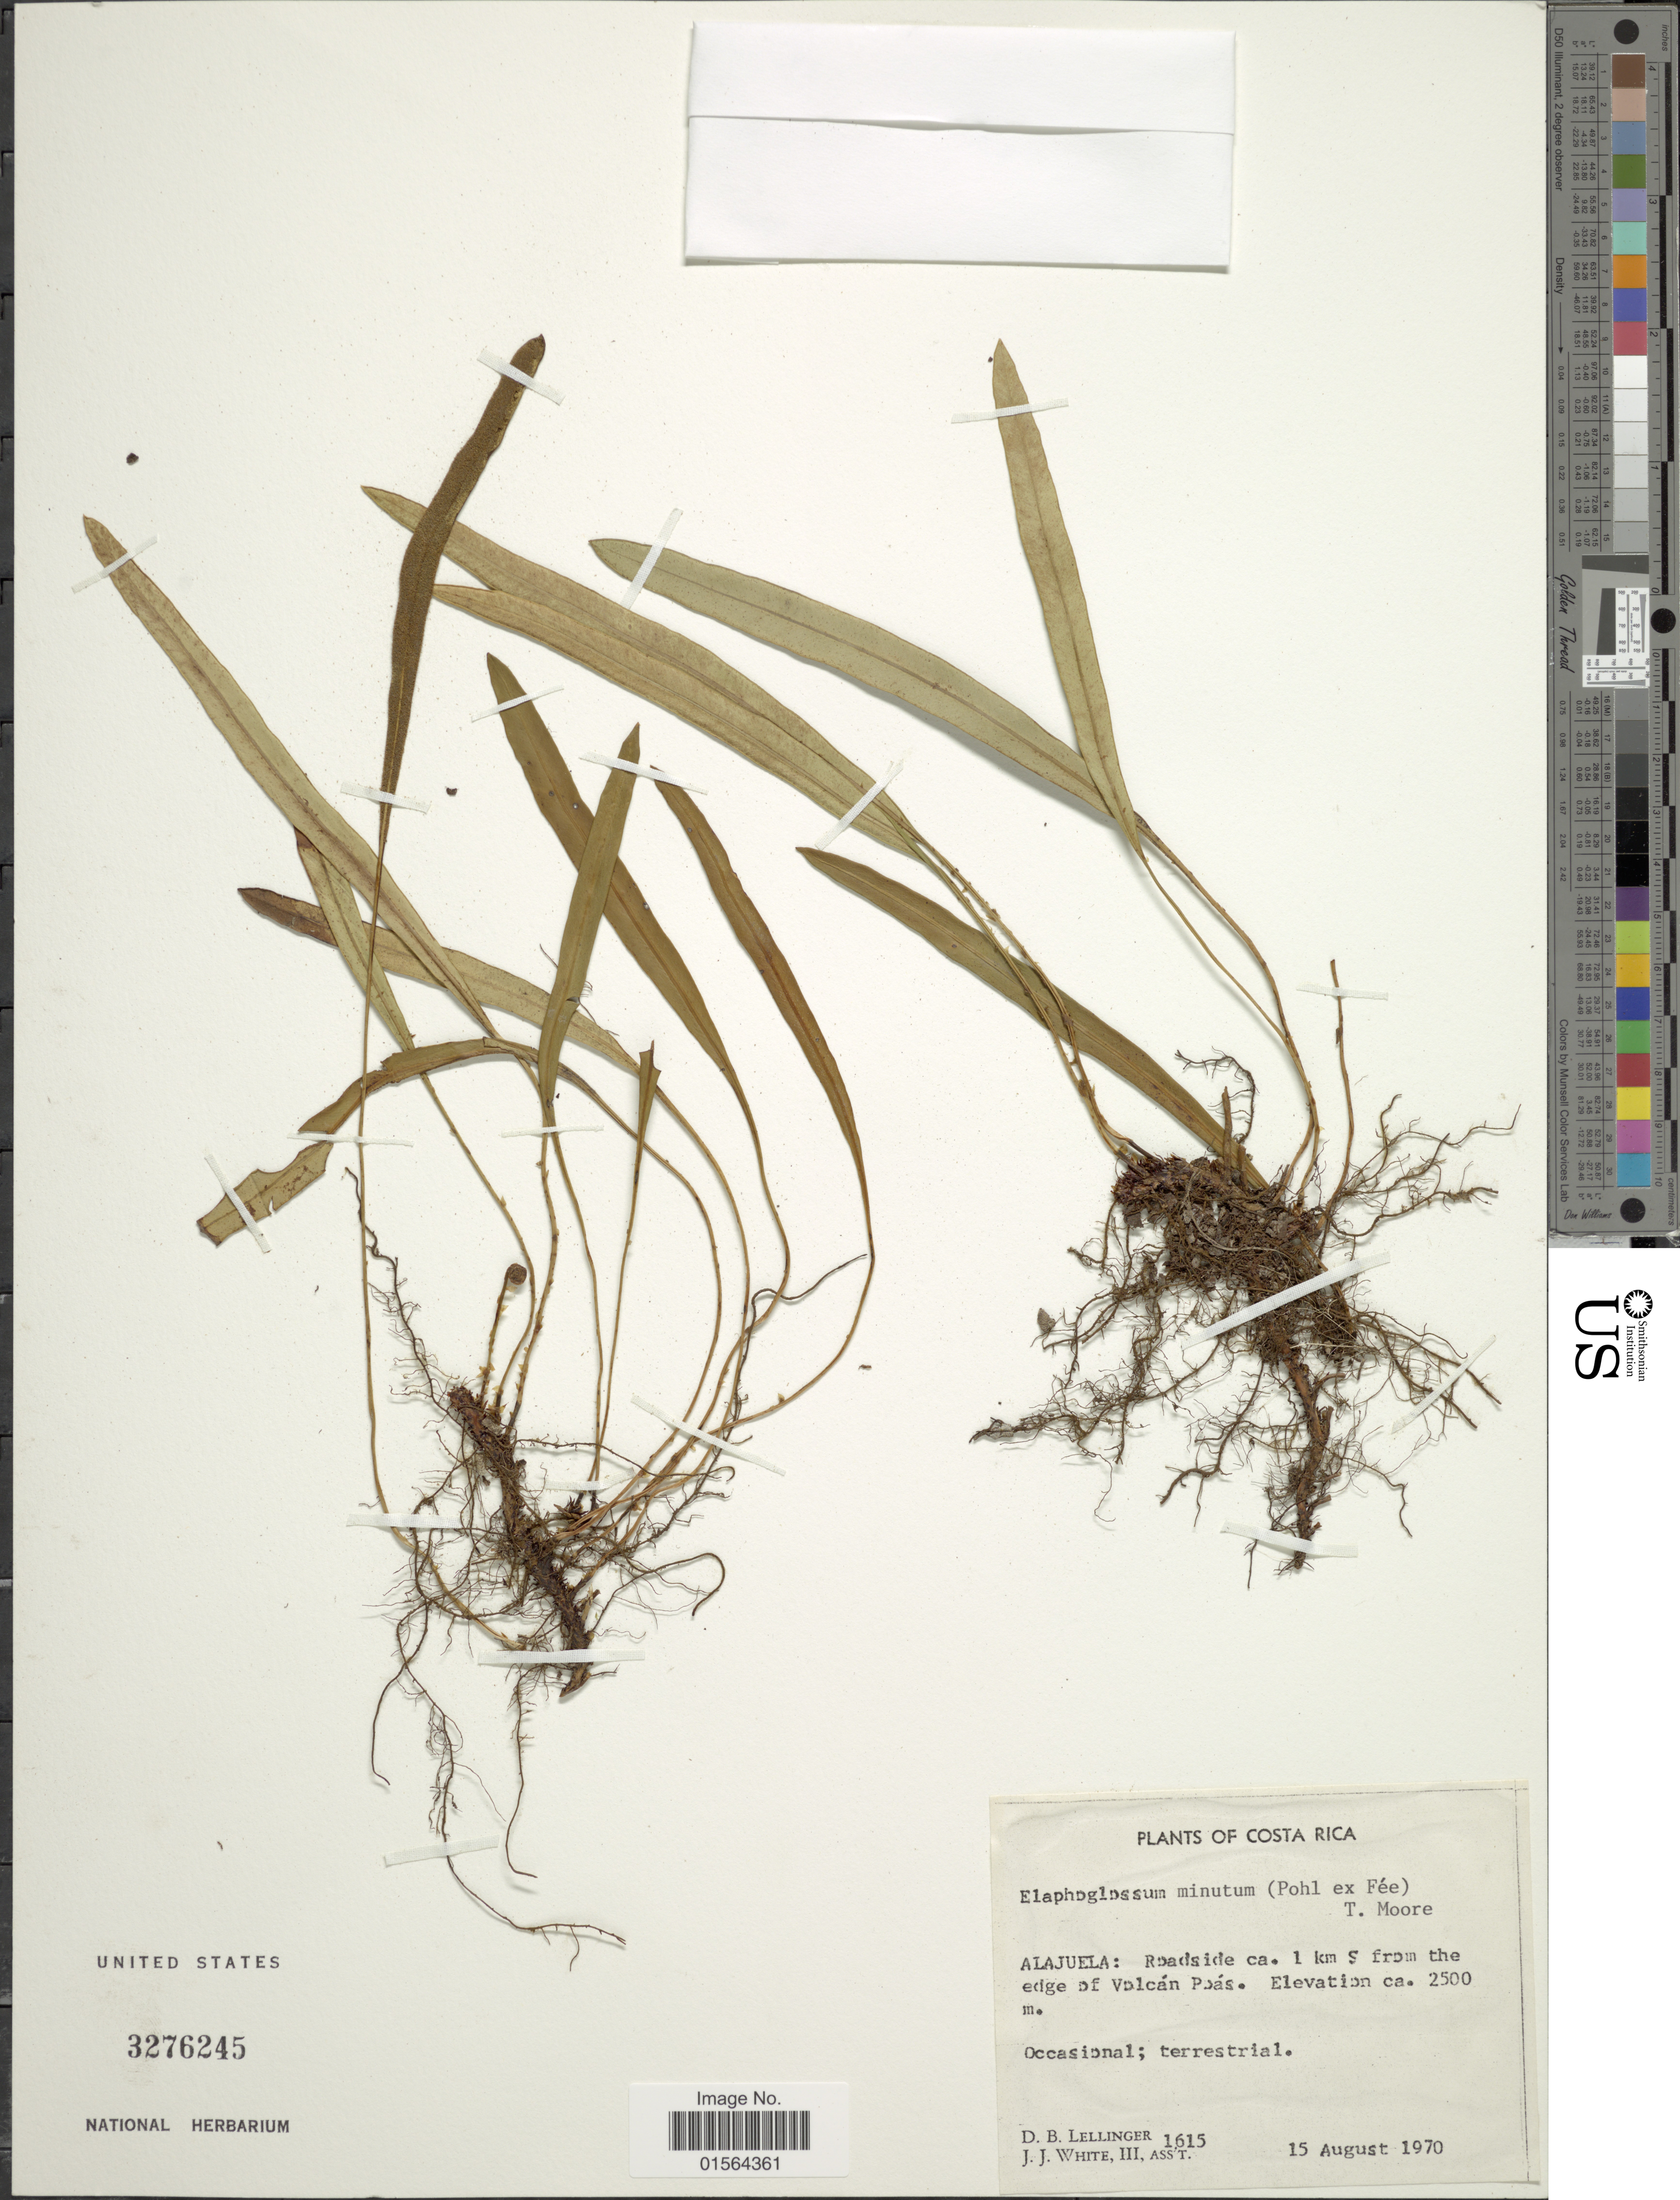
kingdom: Plantae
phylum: Tracheophyta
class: Polypodiopsida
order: Polypodiales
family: Dryopteridaceae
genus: Elaphoglossum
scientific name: Elaphoglossum minutum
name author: (Pohl ex Fée) T. Moore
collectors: D. B. Lellinger & J. J. White III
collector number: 1615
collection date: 1970-08-15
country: Costa Rica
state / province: Alajuela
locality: Alajuela: roadside ca. 1 km S from the edge of Volcan Poas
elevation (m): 2500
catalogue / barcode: US 3276245